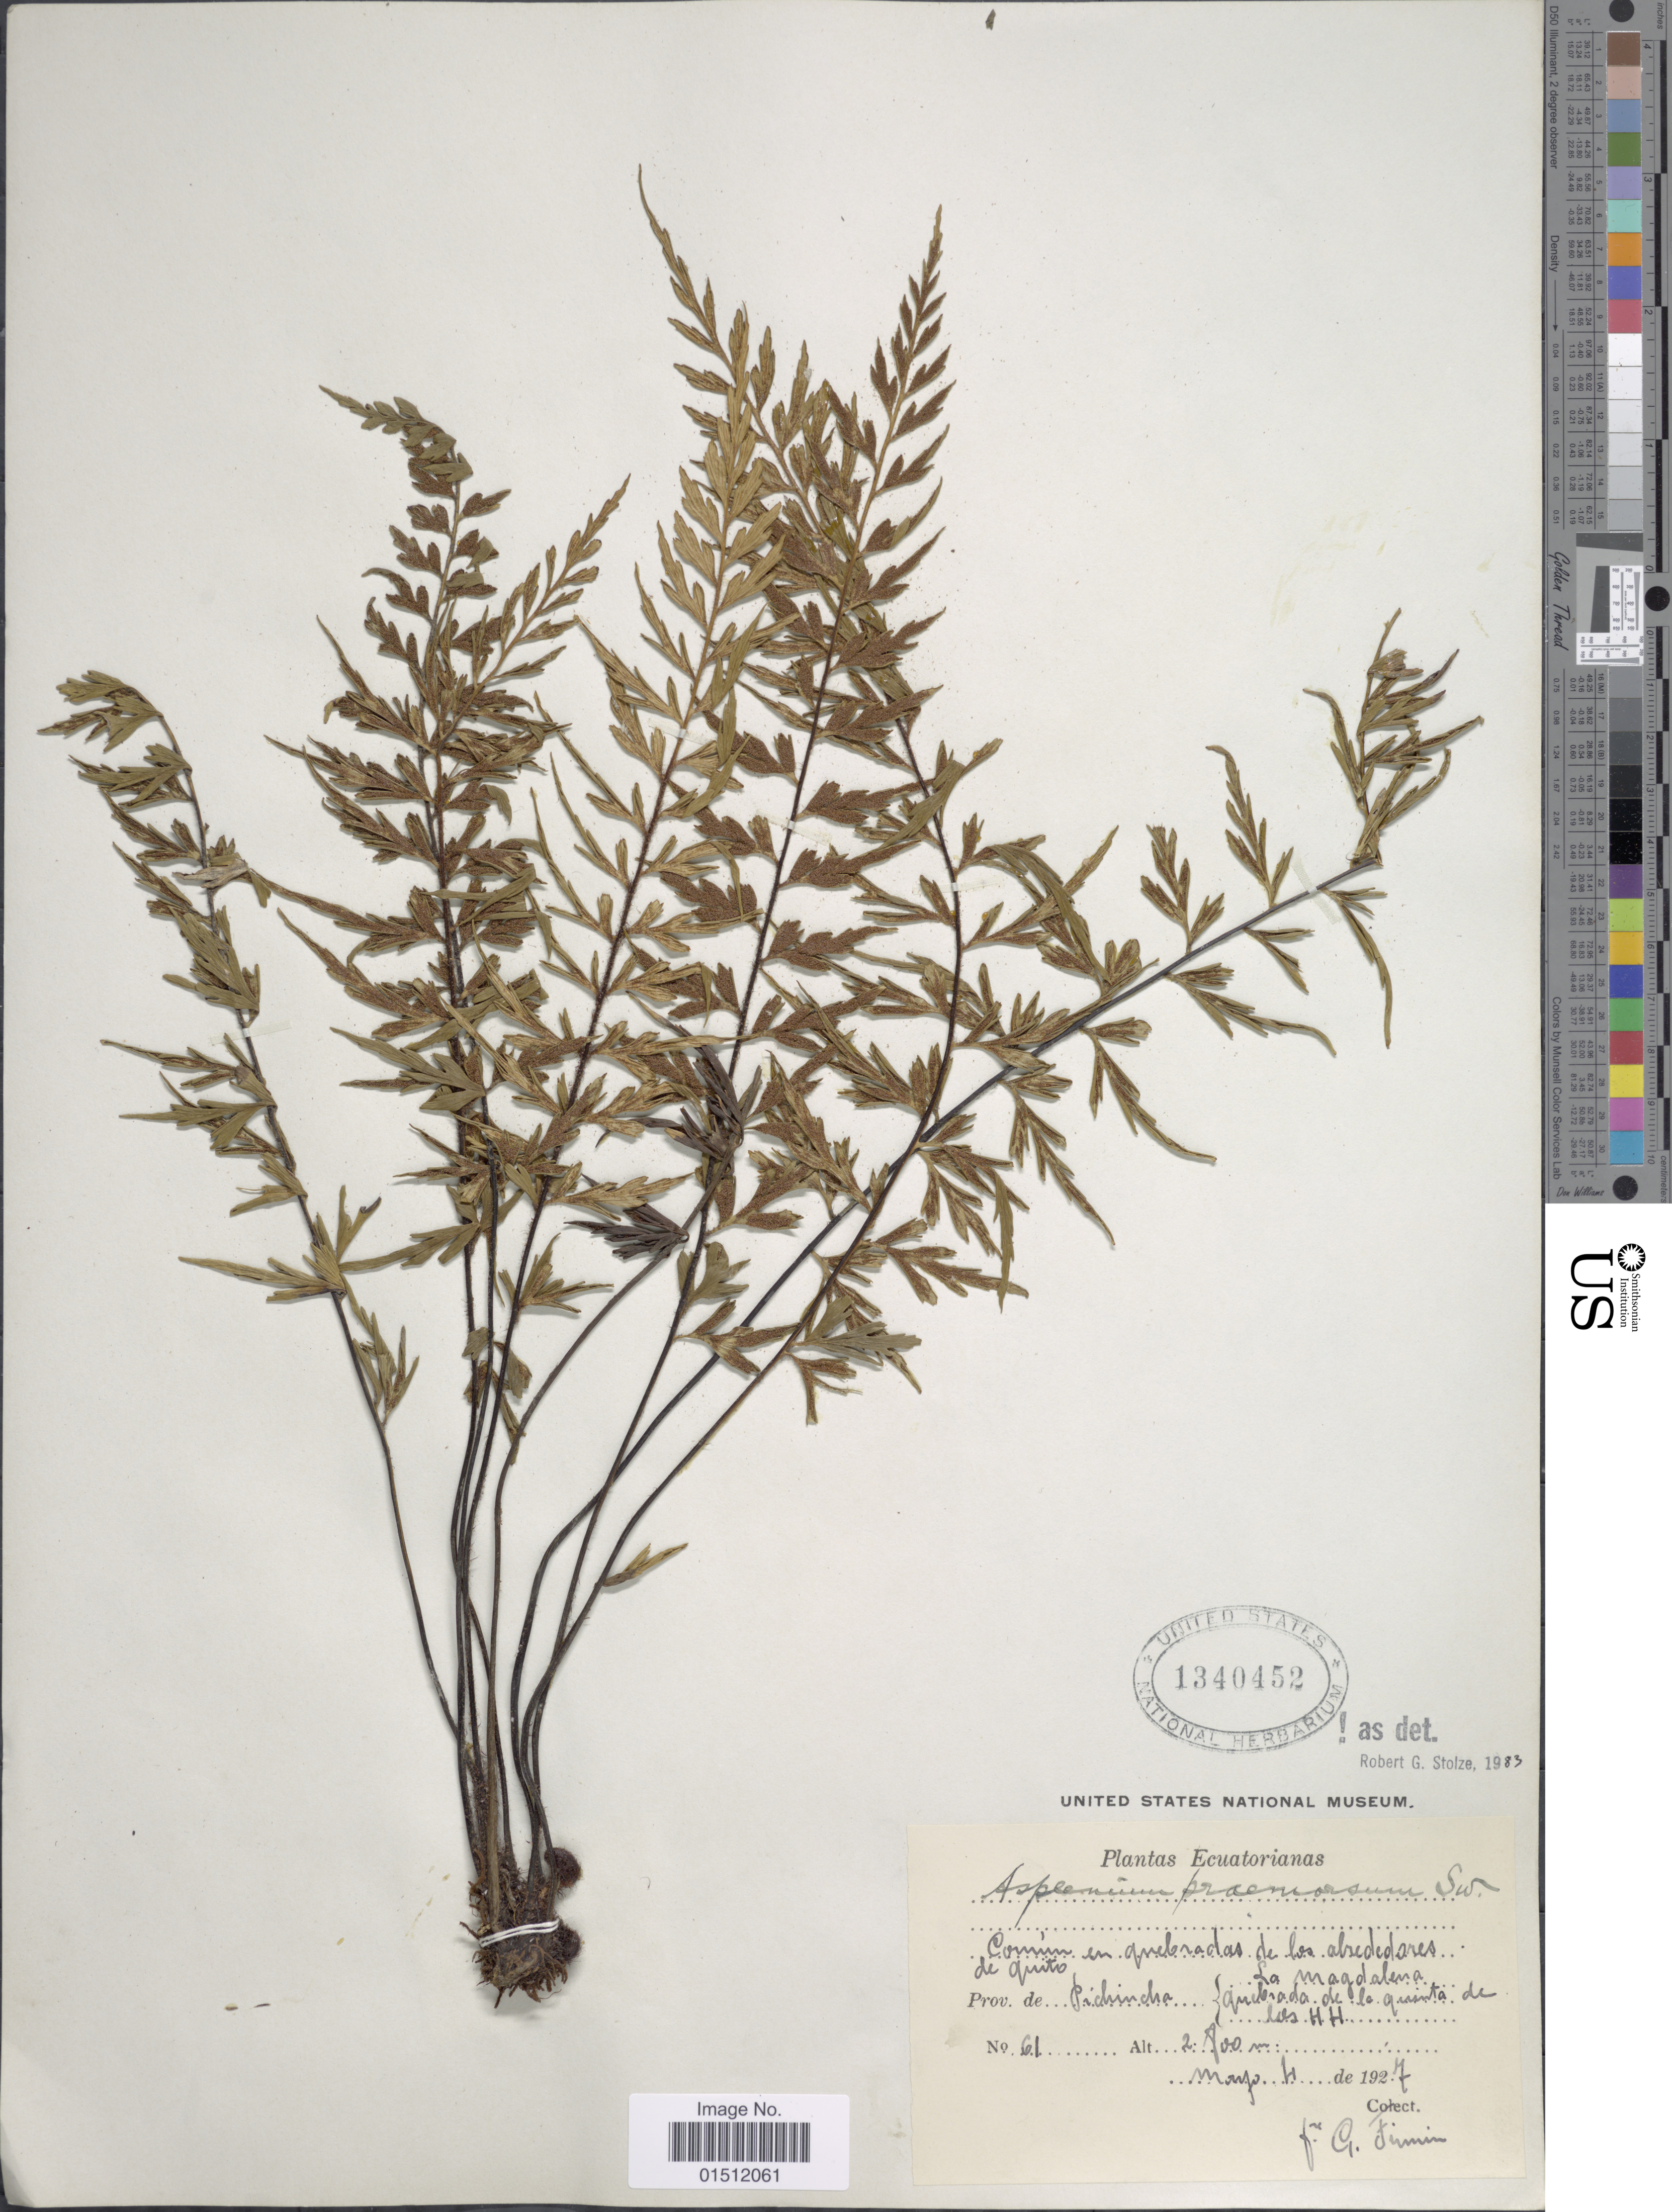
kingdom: Plantae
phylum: Tracheophyta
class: Polypodiopsida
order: Polypodiales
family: Aspleniaceae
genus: Asplenium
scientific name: Asplenium praemorsum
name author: Sw.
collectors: G. Firmin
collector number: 61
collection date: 1927-05-04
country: Ecuador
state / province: Pichincha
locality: Comun in quebradas de los alrededores de quite. Prov. de Pichincha, La Magdalena quebrada de la quinta de los H.H.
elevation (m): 2800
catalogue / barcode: US 134052